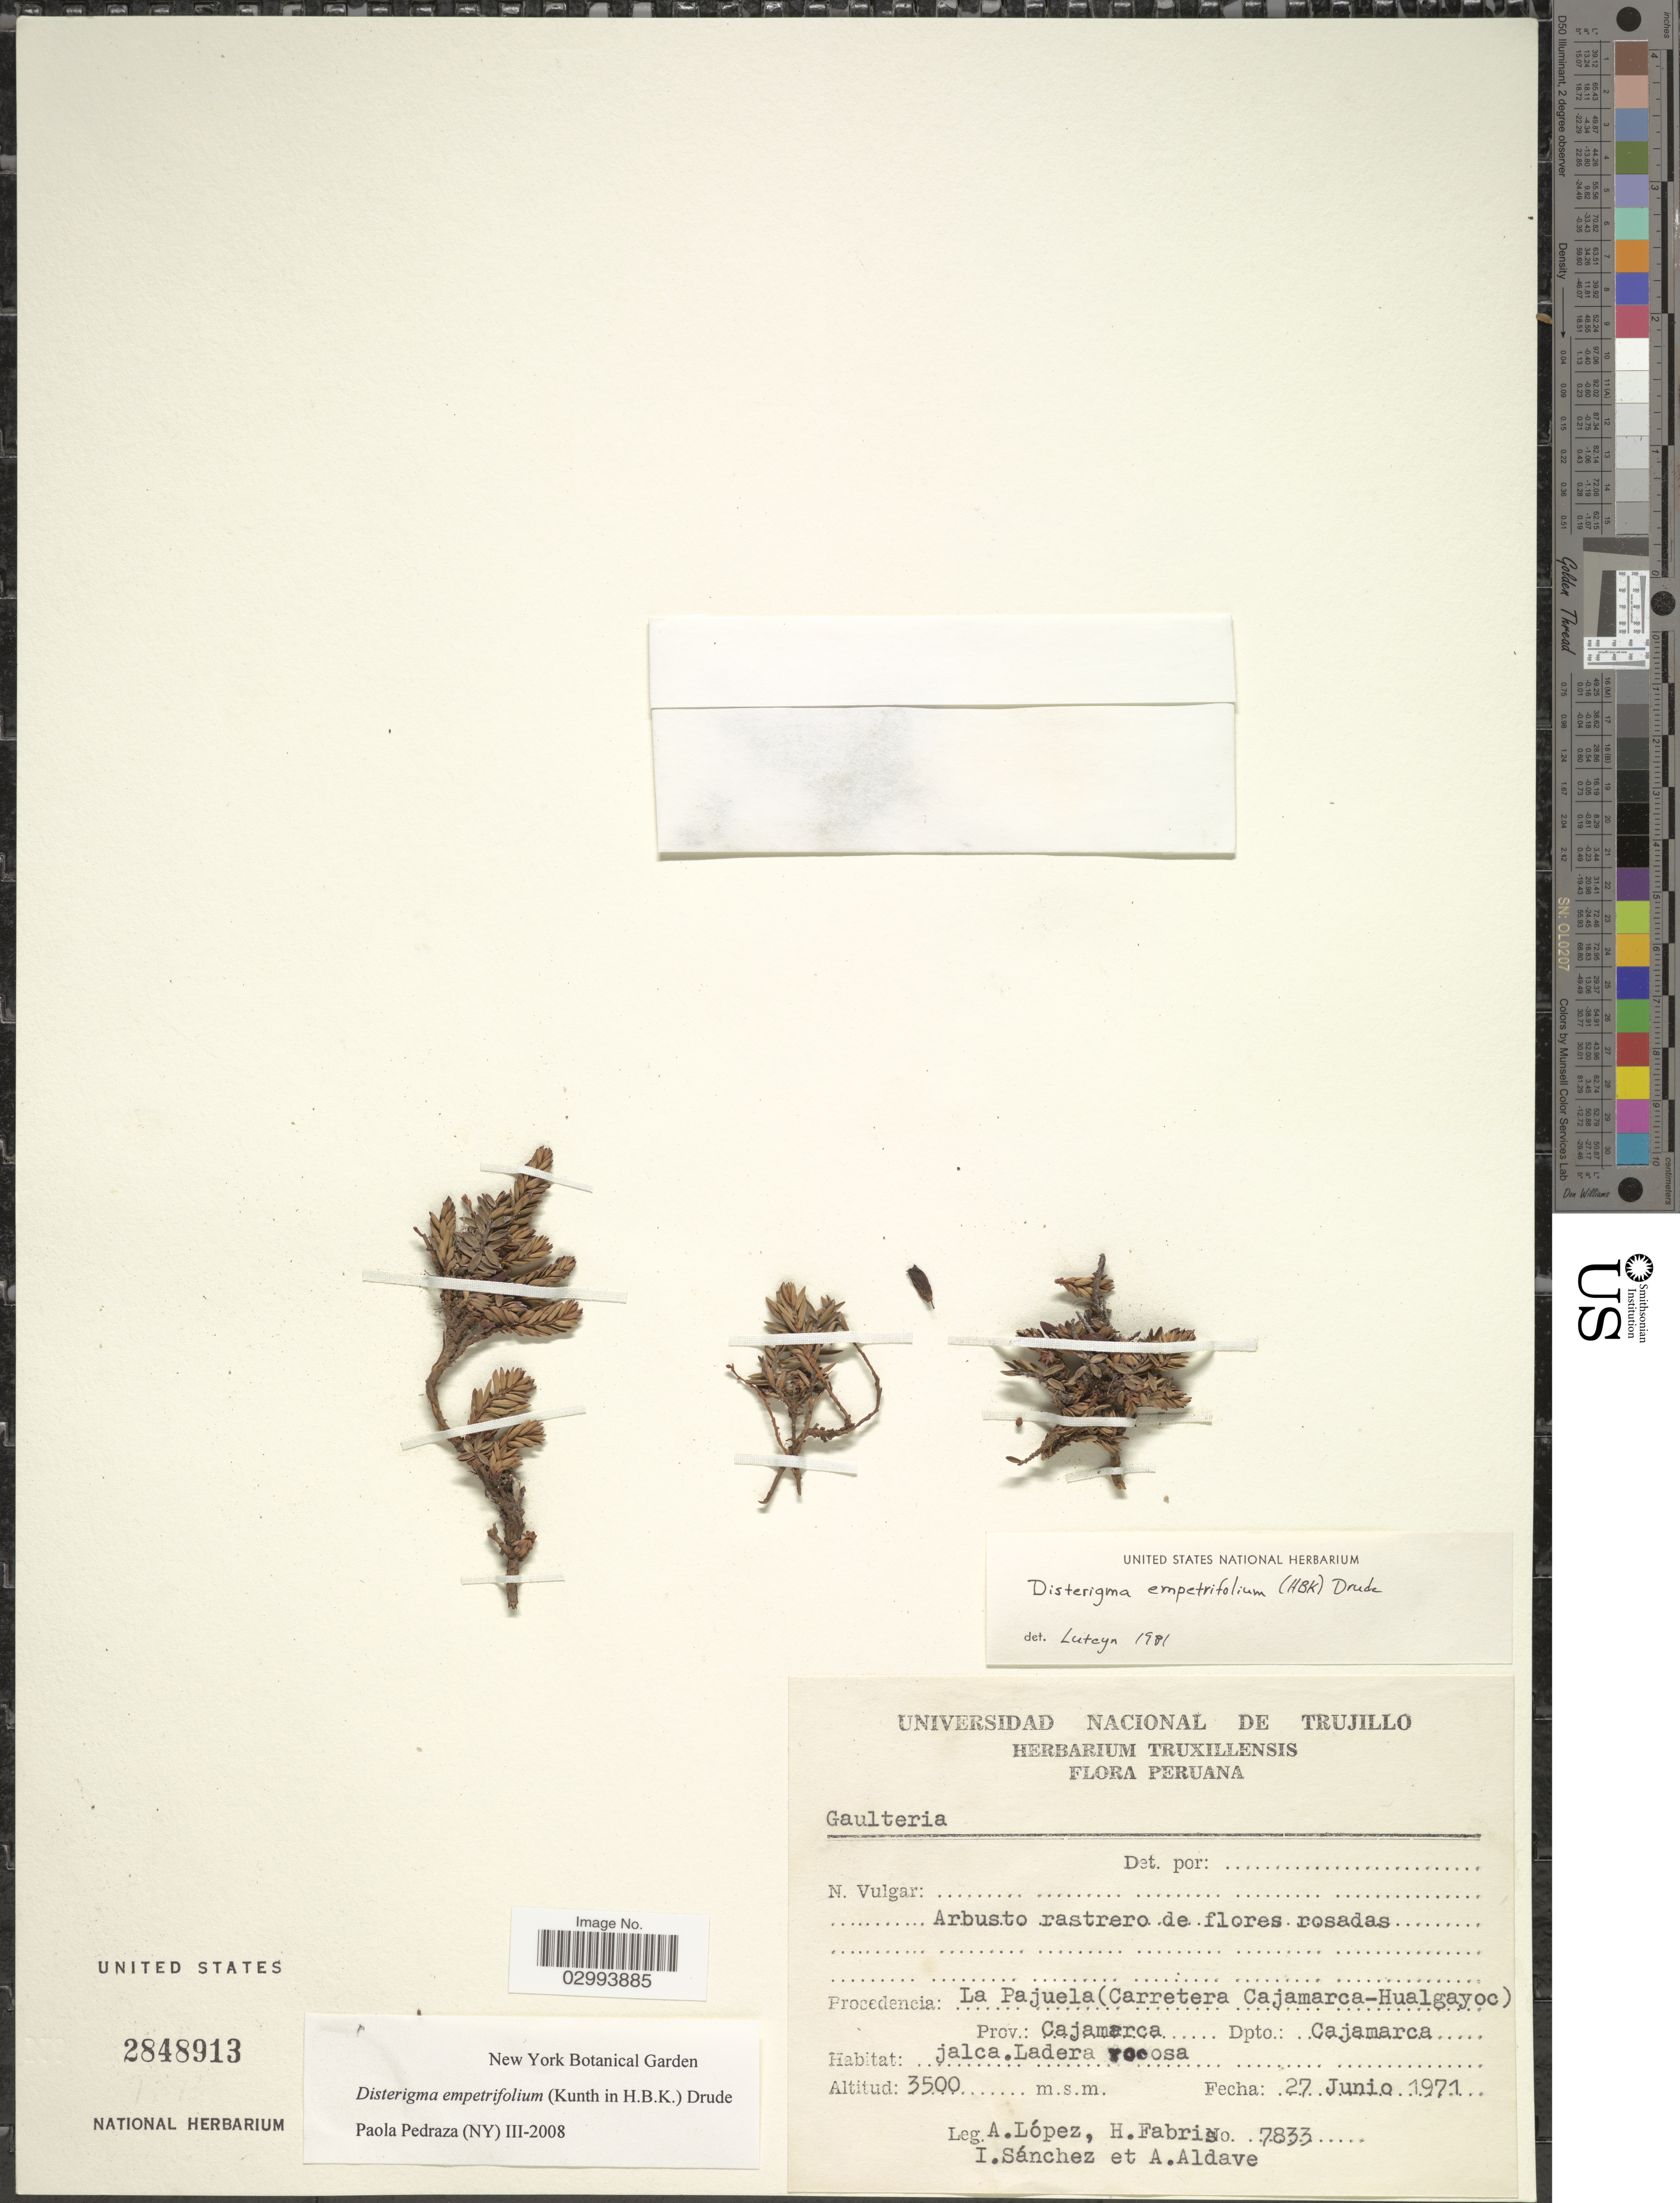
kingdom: Plantae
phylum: Tracheophyta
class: Magnoliopsida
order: Ericales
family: Ericaceae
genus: Disterigma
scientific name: Disterigma empetrifolium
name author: (Kunth) Drude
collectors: A. López, H. Fabris, I. Sánchez & A. Aldave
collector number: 7833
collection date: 1971-06-27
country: Peru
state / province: Cajamarca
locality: La Pajuela (Carretera Cajamarca-Hualgayoc). Prov.: Cajamarca. Dpto.: Cajamarca.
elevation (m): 3500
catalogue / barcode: US 2848913